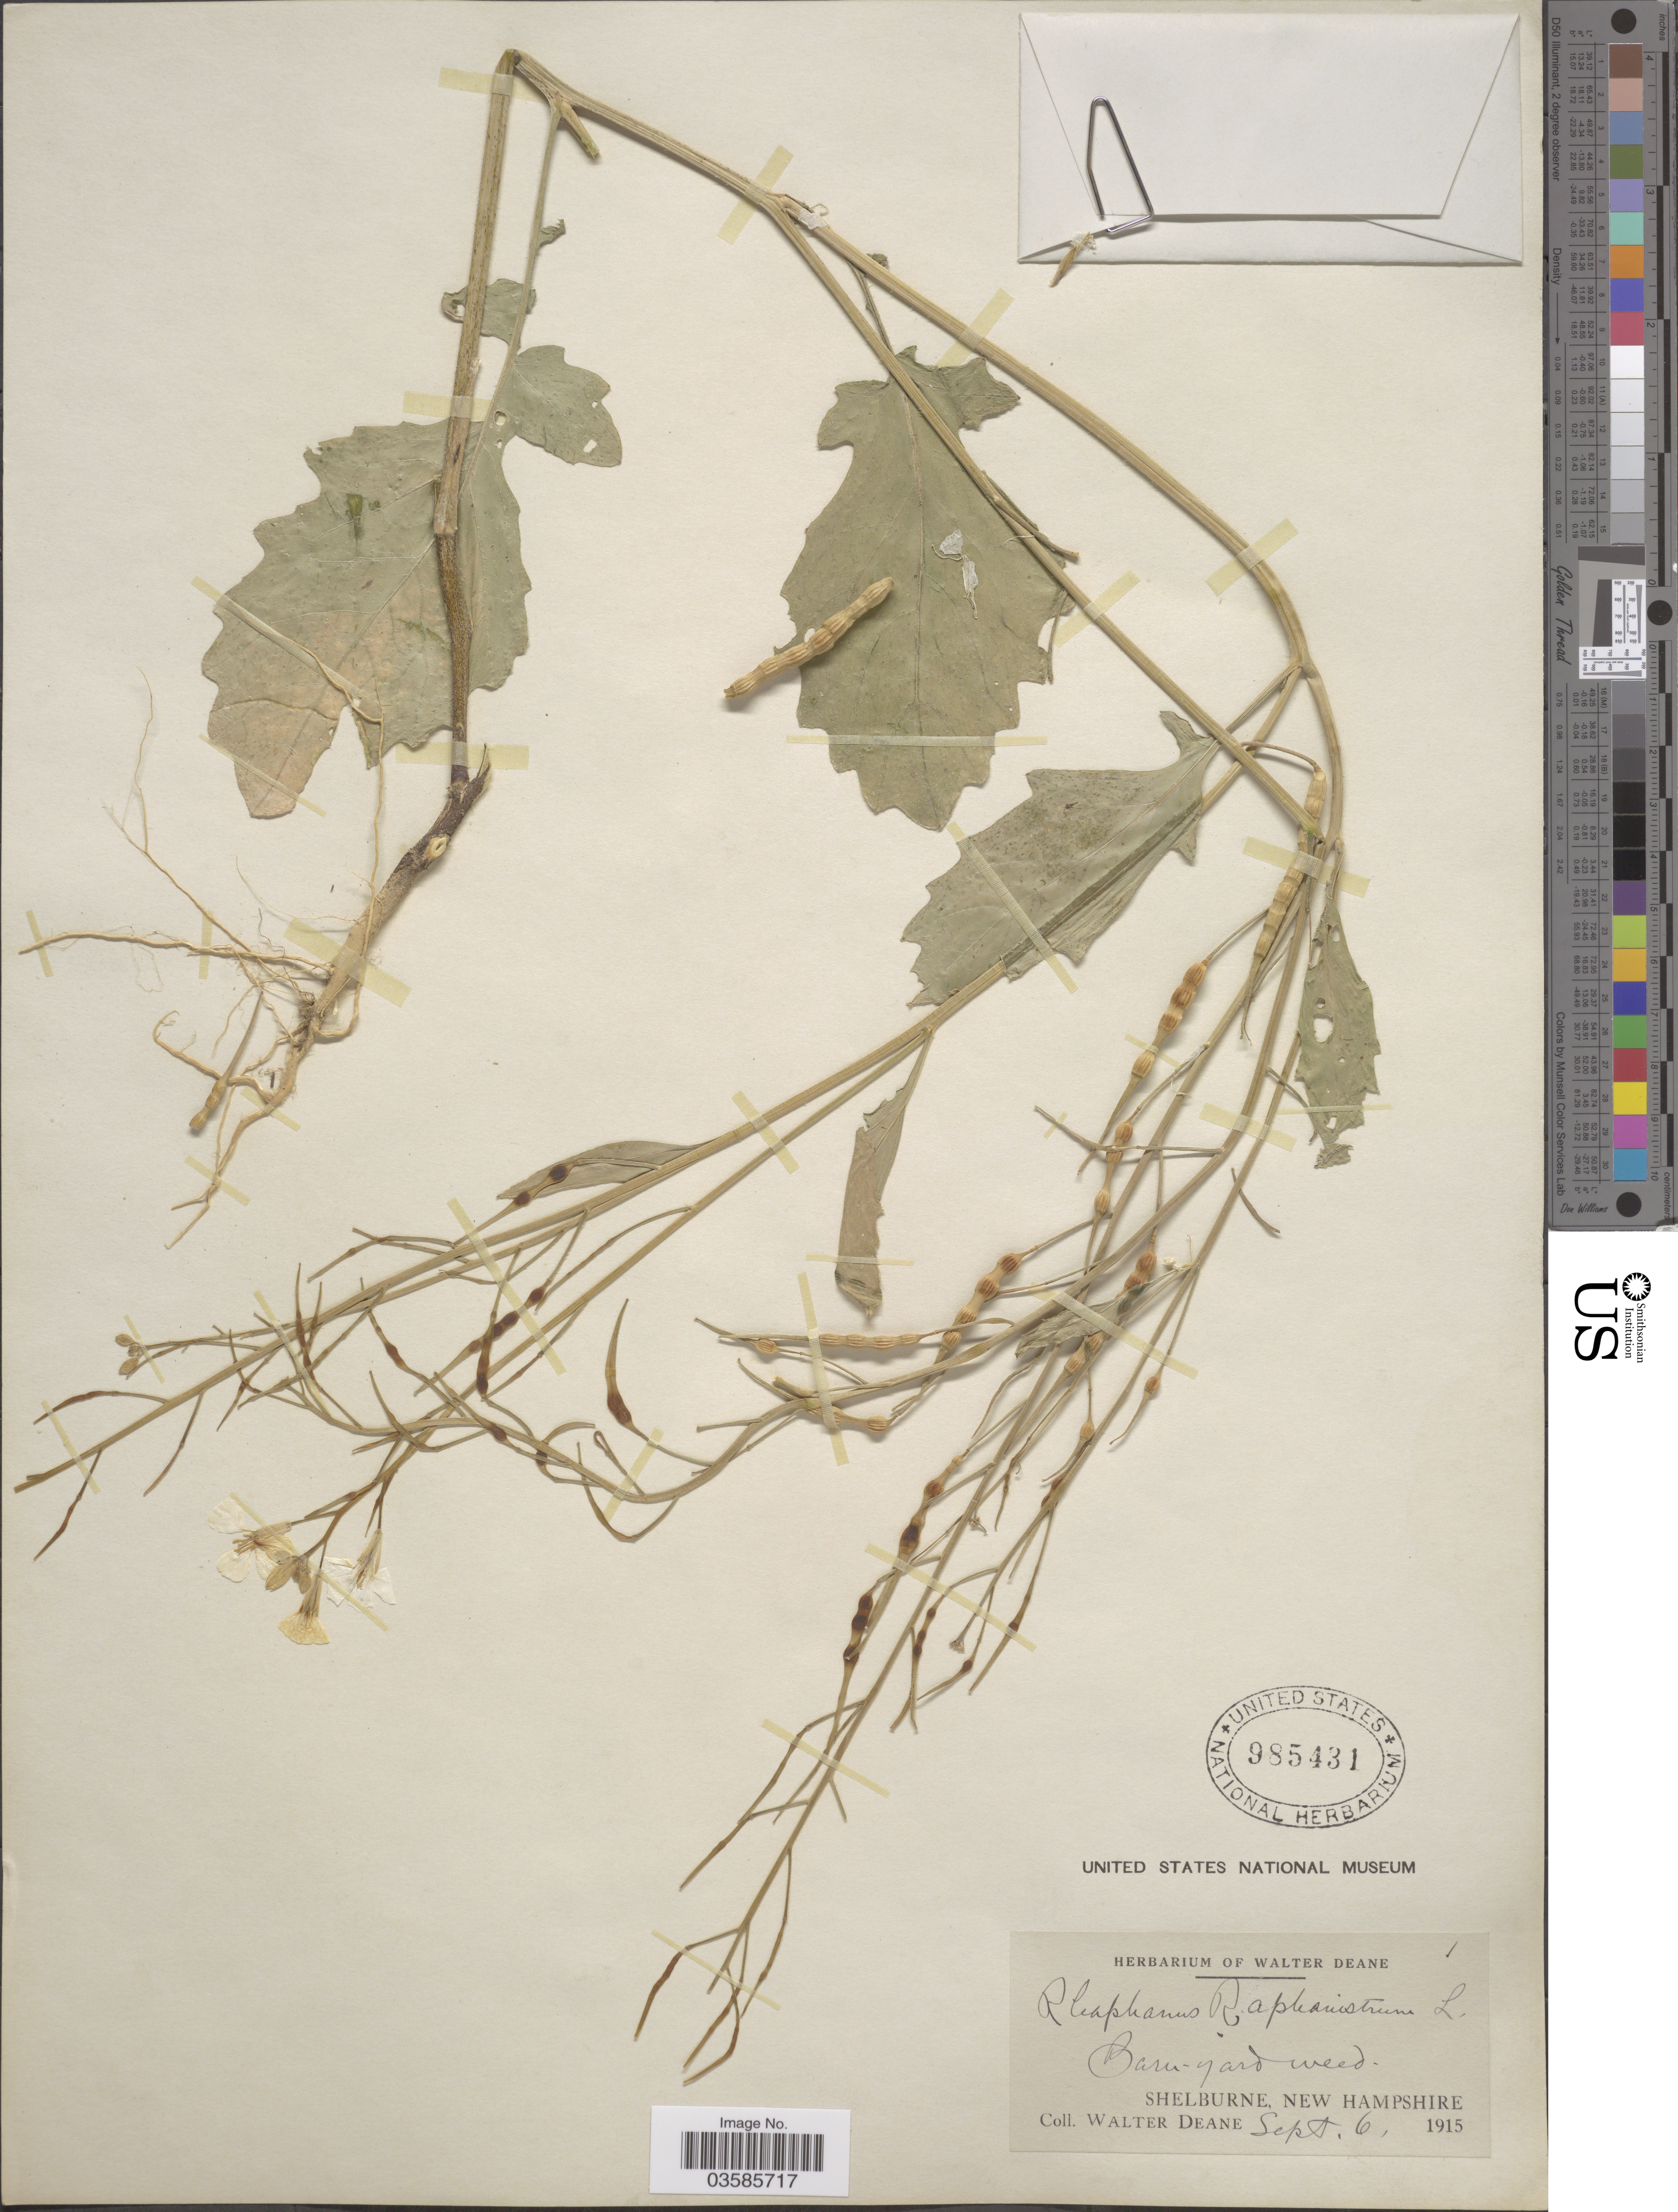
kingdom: Plantae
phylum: Tracheophyta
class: Magnoliopsida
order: Brassicales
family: Brassicaceae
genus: Raphanus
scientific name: Raphanus raphanistrum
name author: L.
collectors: W. Deane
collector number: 1?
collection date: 1915-09-06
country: United States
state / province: New Hampshire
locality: Shelburne.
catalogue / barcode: US 985431